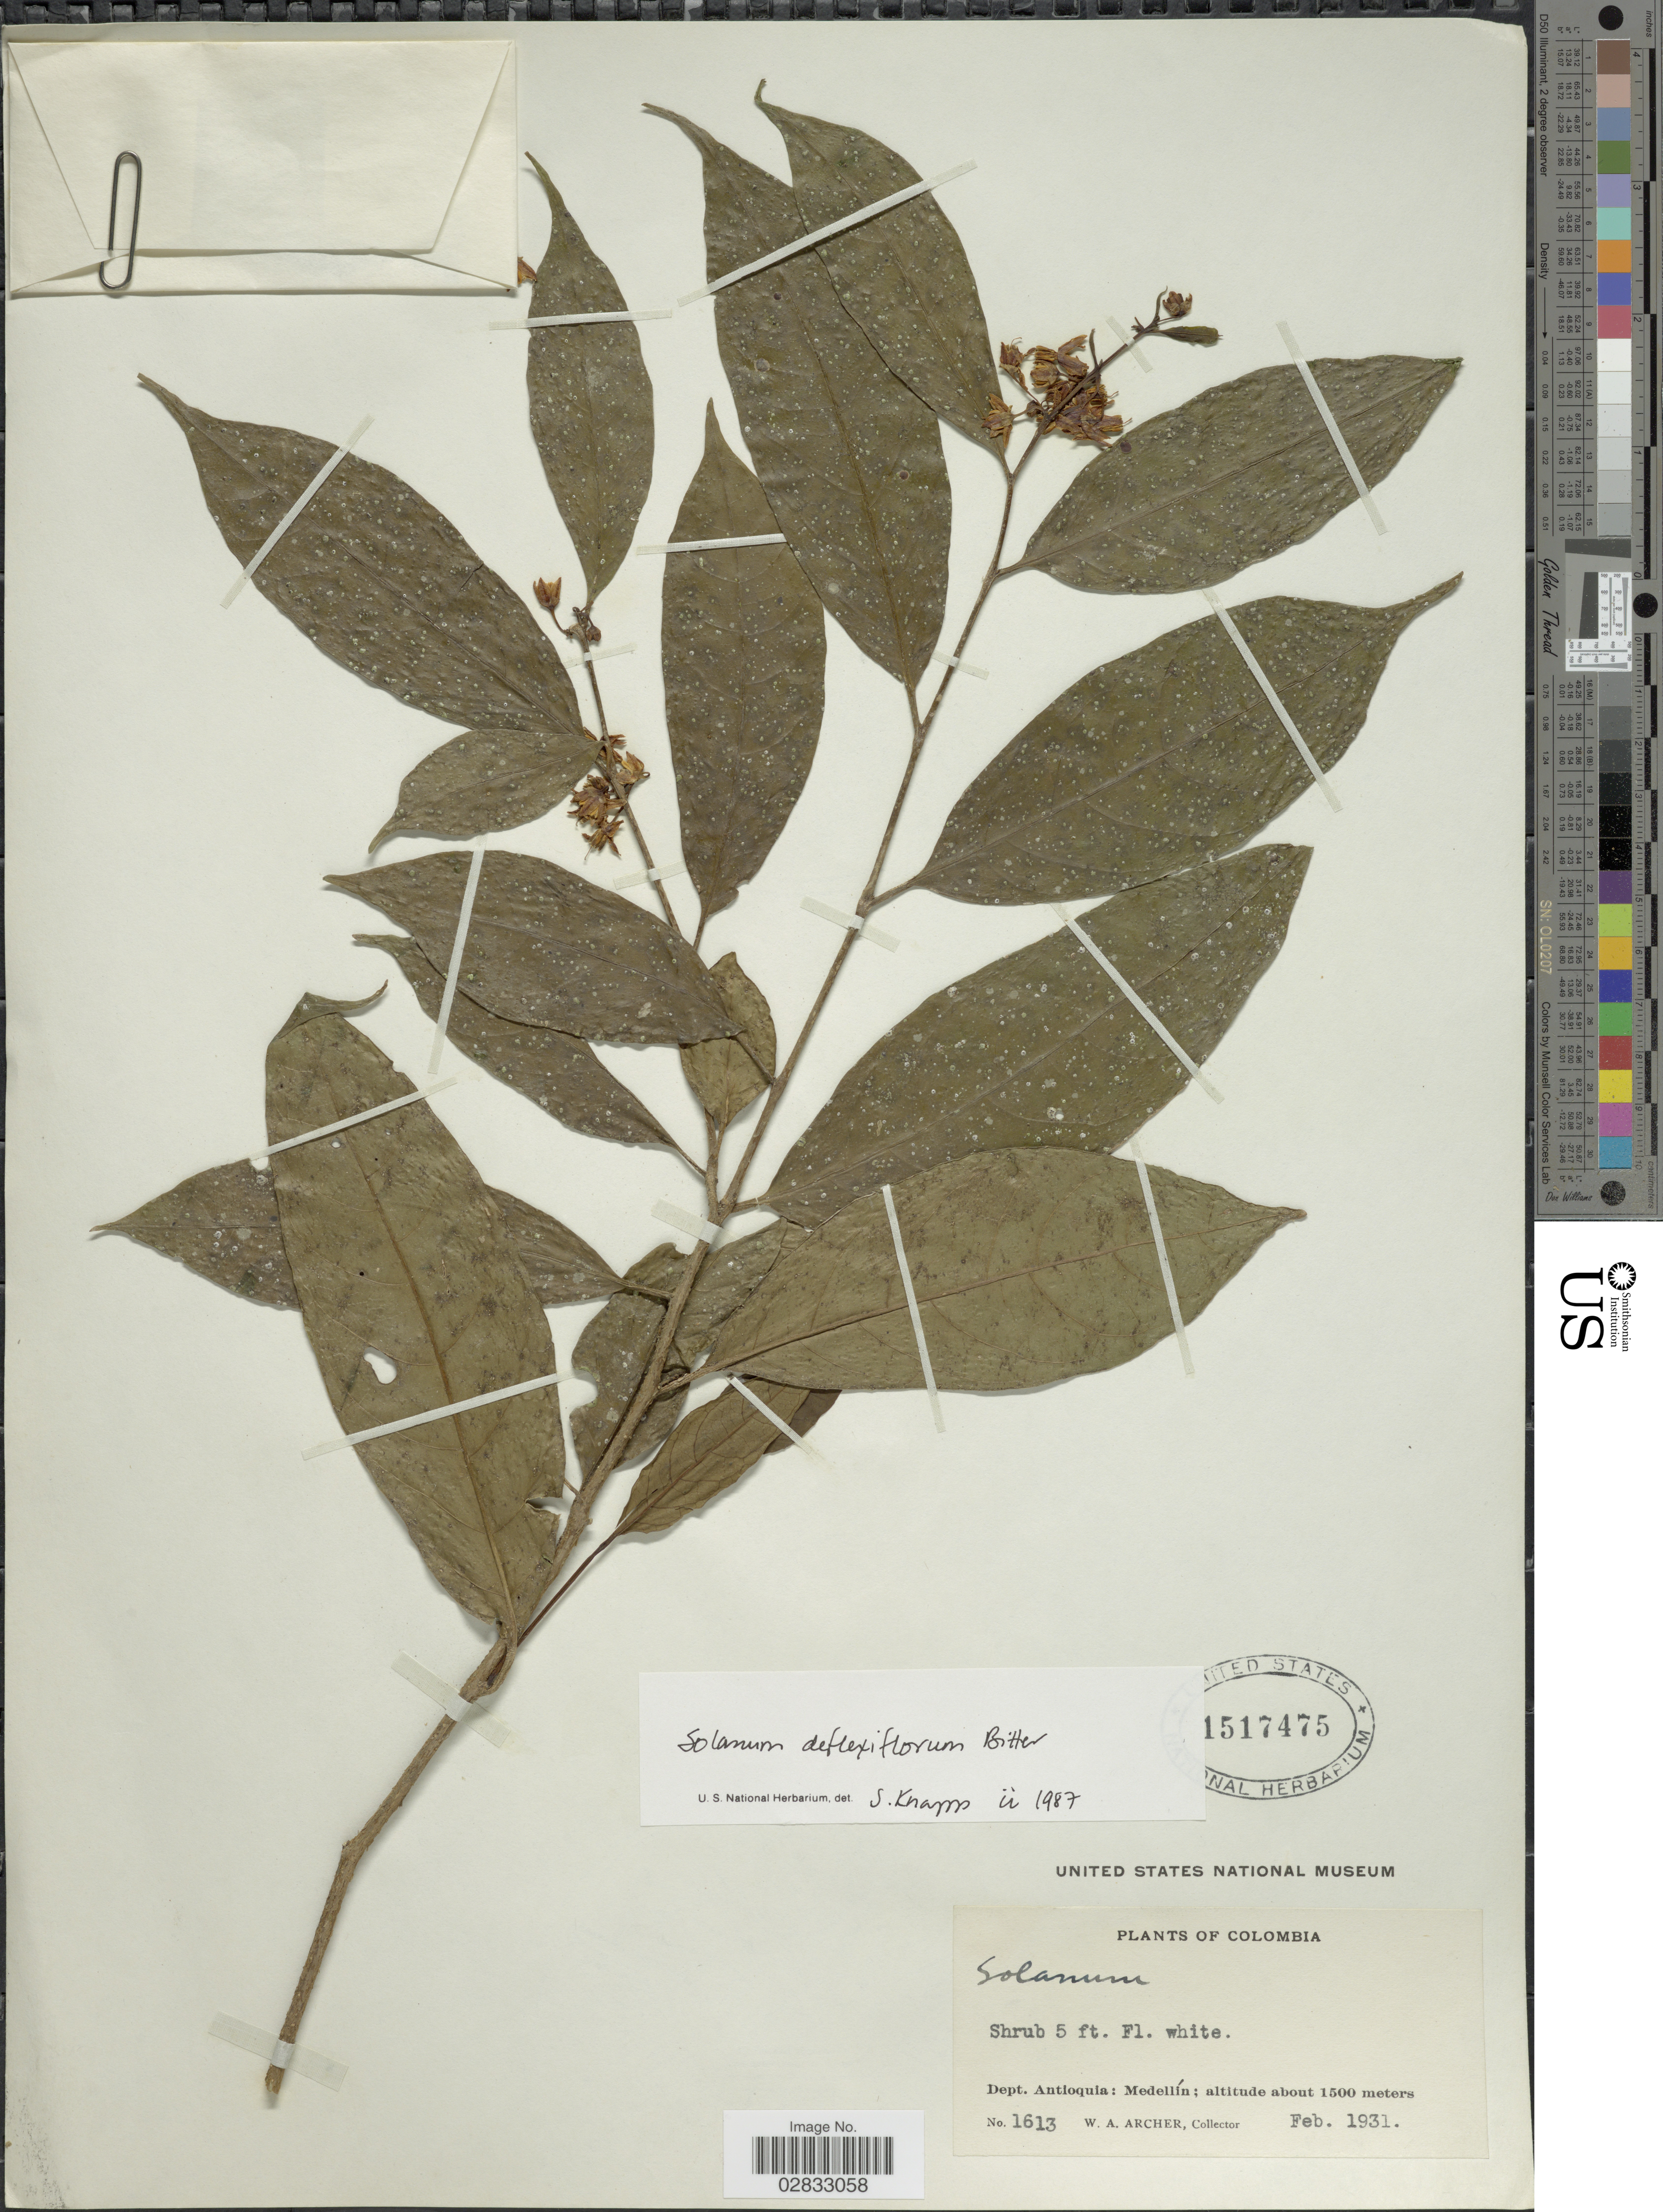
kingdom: Plantae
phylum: Tracheophyta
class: Magnoliopsida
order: Solanales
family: Solanaceae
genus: Solanum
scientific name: Solanum deflexiflorum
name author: Bitter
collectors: W. A. Archer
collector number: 1613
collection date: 1931-02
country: Colombia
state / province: Antioquia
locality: Dept. Antioquia: Medellín.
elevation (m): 1500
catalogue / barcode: US 1517475